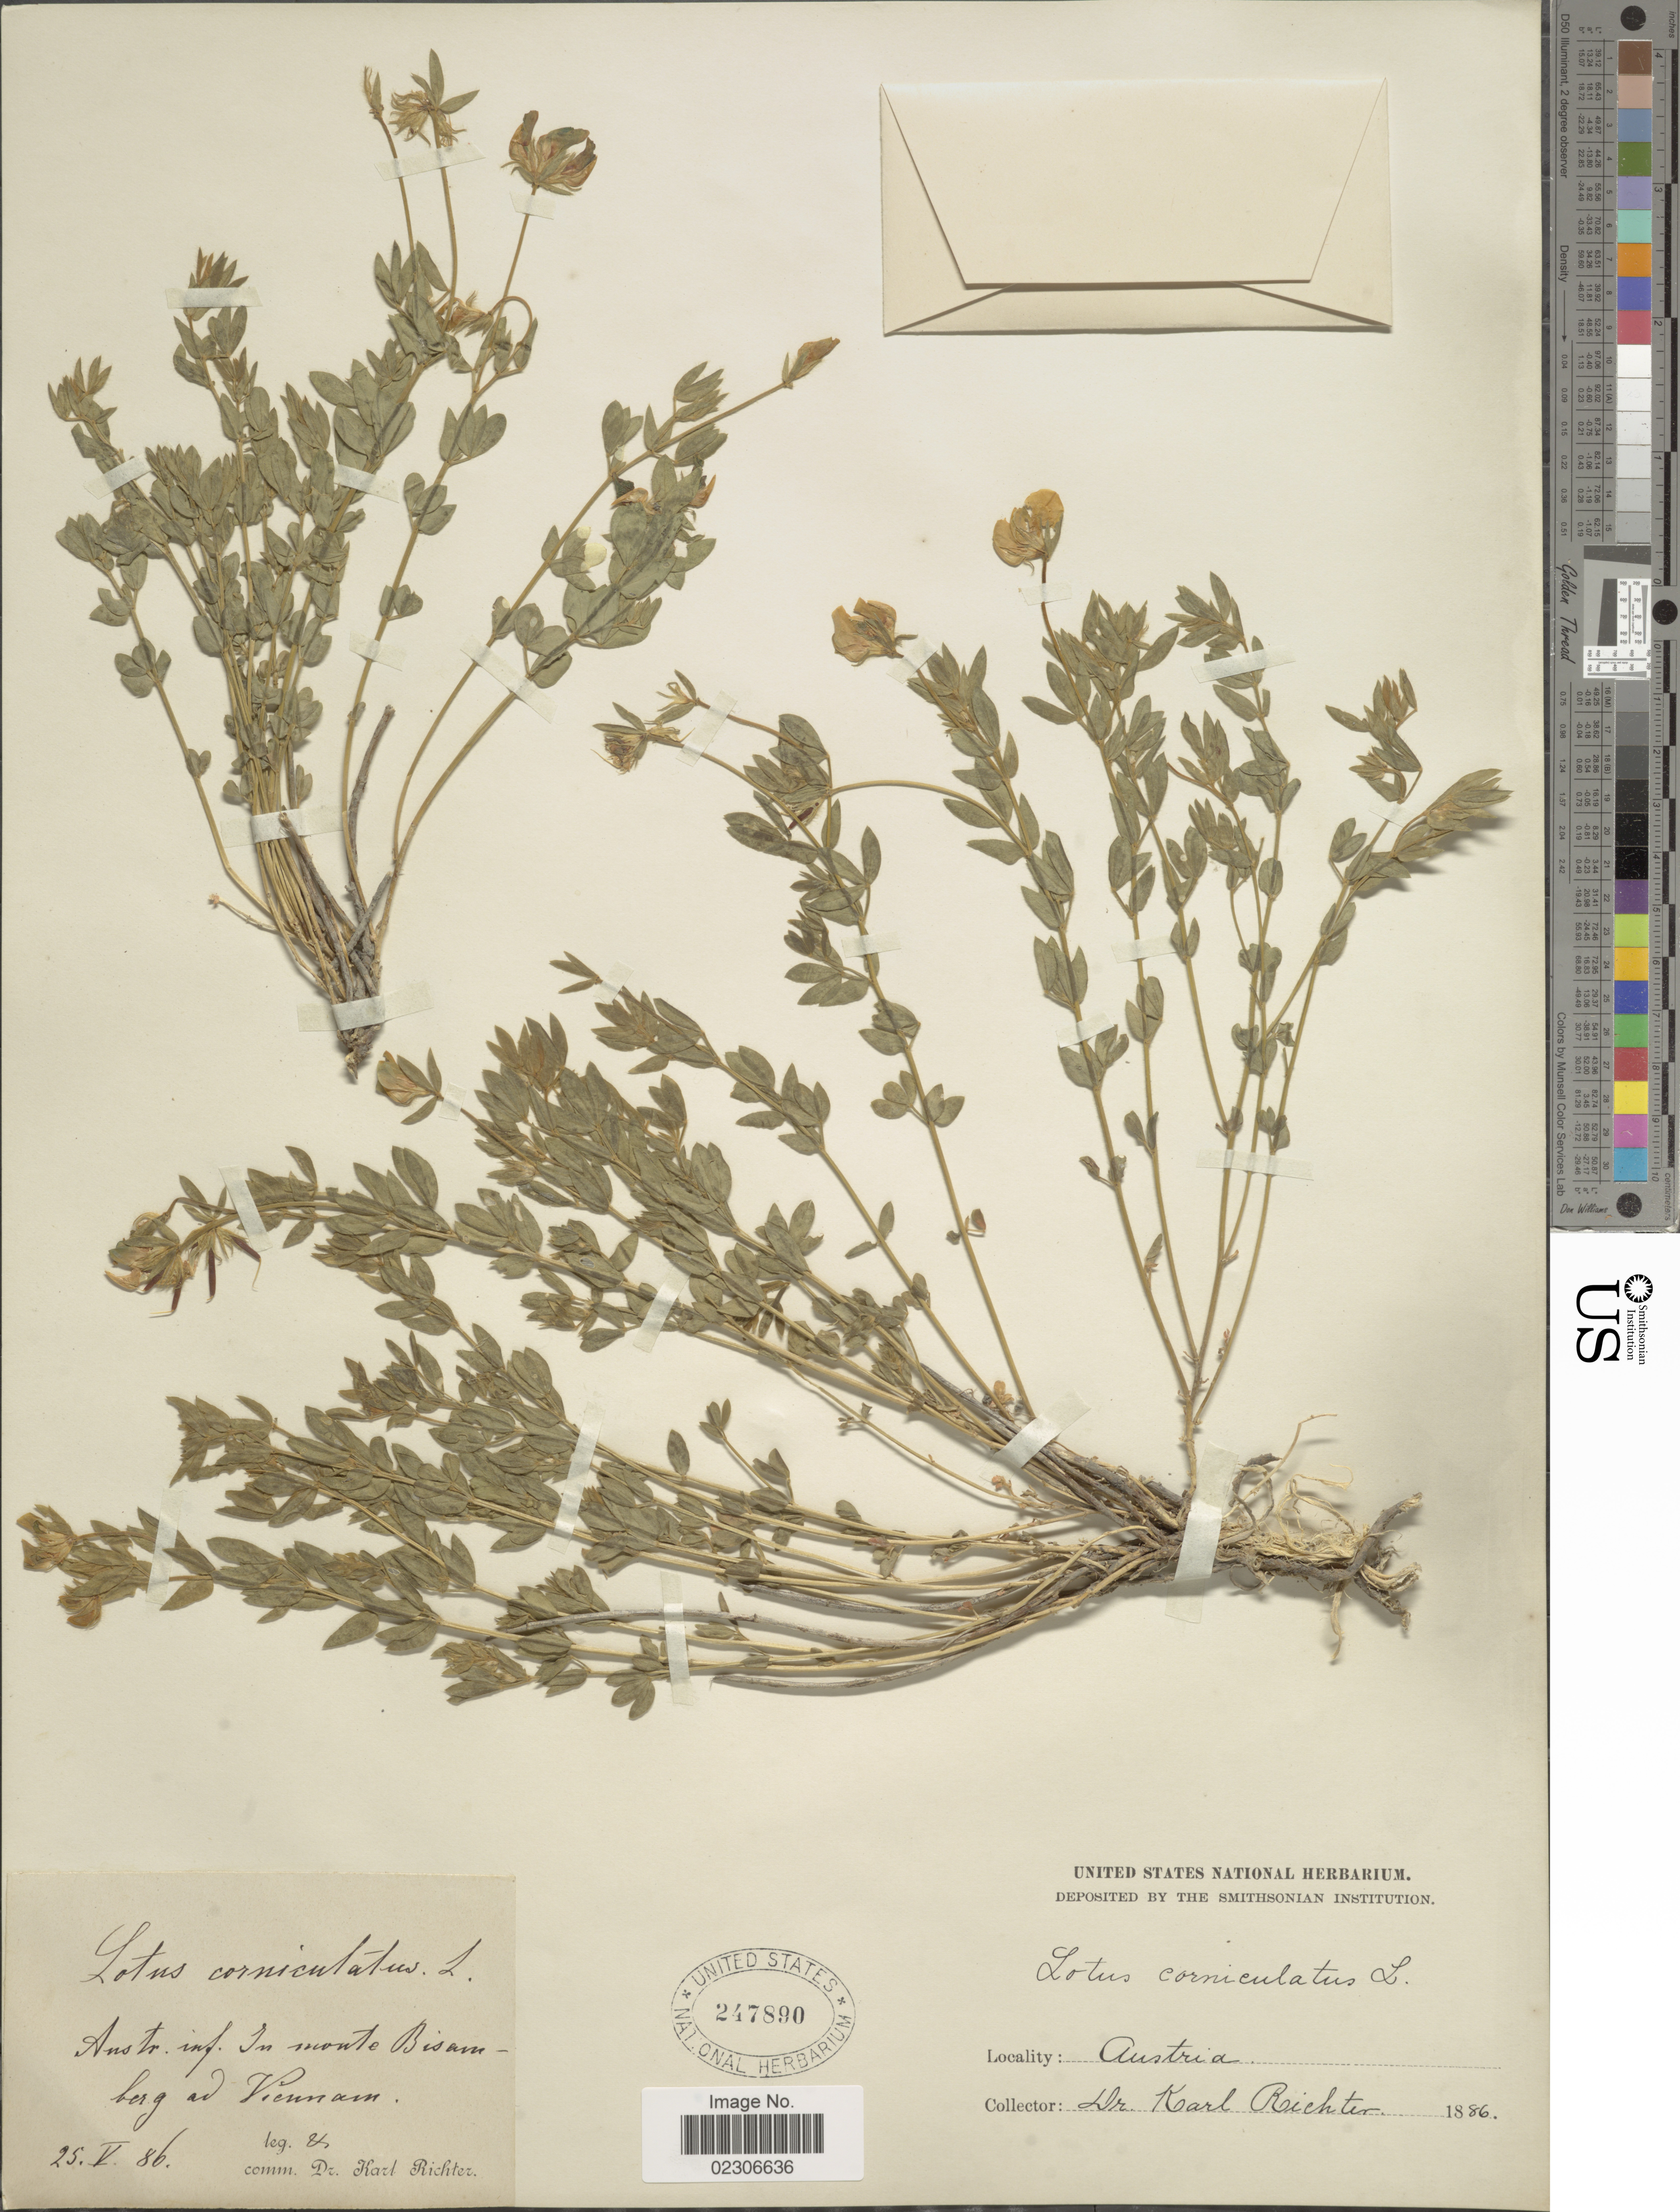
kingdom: Plantae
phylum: Tracheophyta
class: Magnoliopsida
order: Fabales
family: Fabaceae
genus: Lotus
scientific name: Lotus corniculatus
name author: L.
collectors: K. Richter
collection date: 1886-05-25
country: Austria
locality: In monte Bisamberg ad Viennam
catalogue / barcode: US 247890